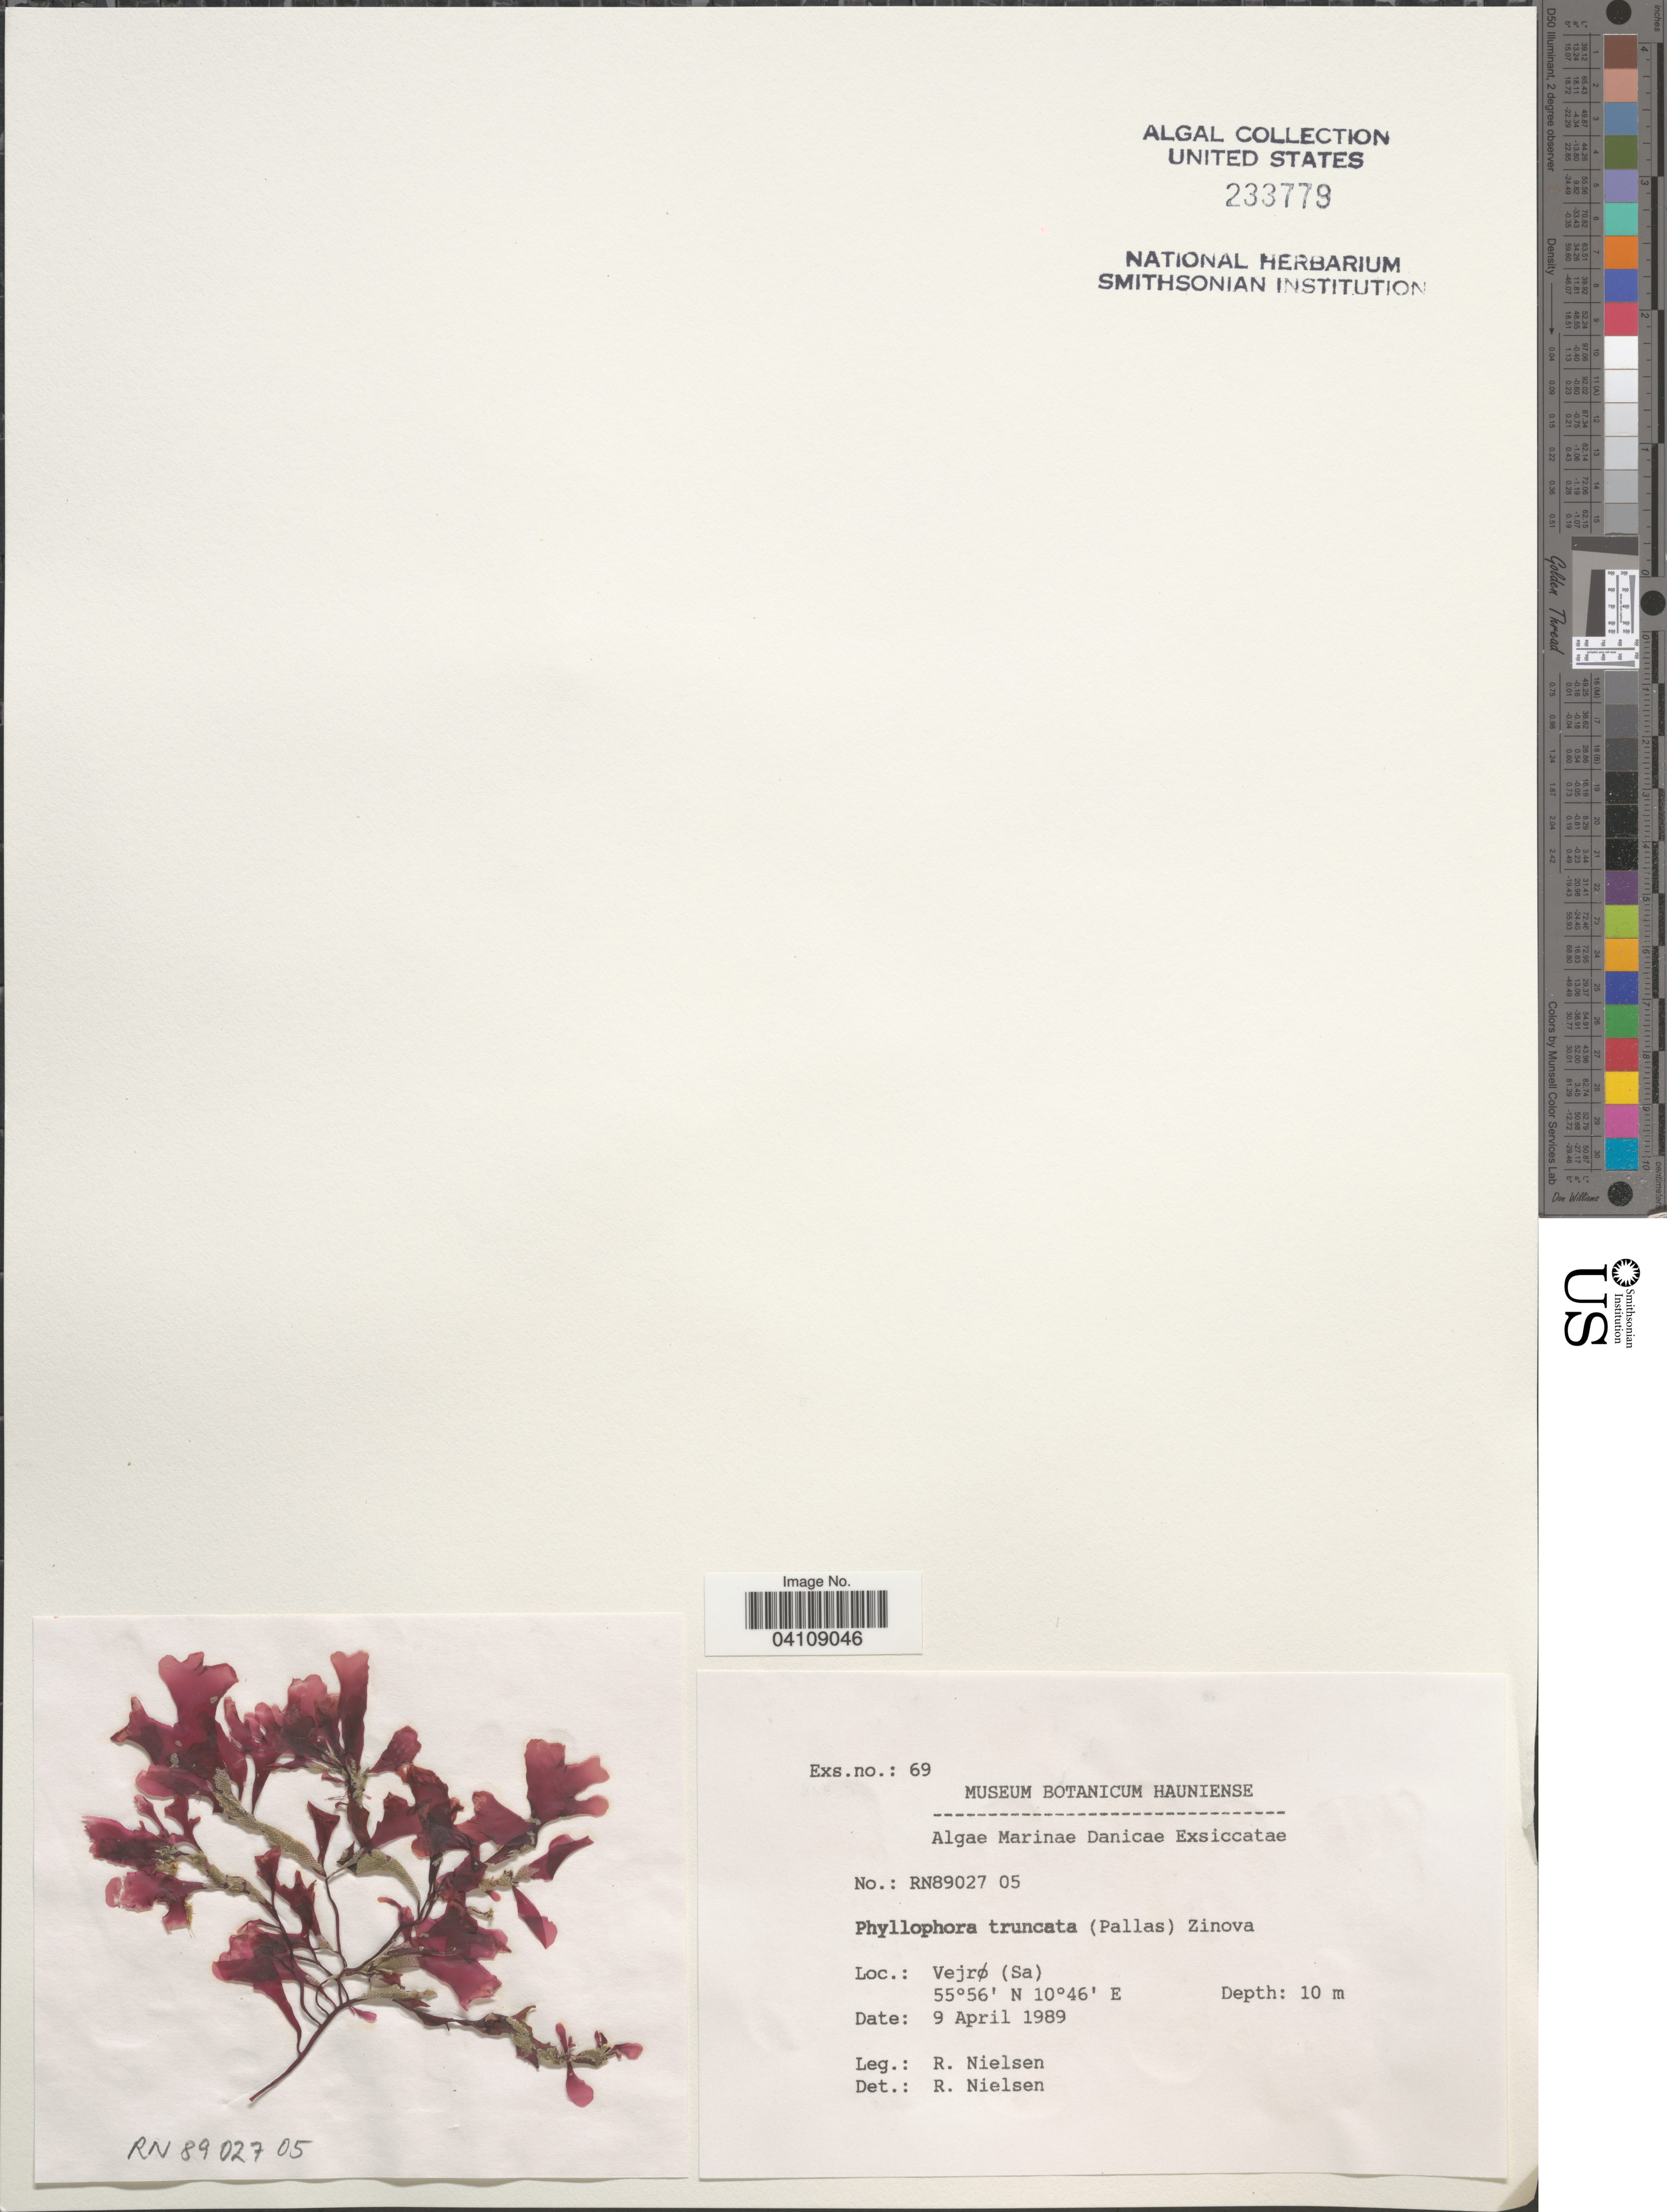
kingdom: Plantae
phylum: Rhodophyta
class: Florideophyceae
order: Gigartinales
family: Phyllophoraceae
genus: Coccotylus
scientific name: Coccotylus truncatus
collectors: R. Nielsen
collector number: RN89027 05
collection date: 1989-04-09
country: Denmark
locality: Danicae. Vejrø (Sa).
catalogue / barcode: US 233779